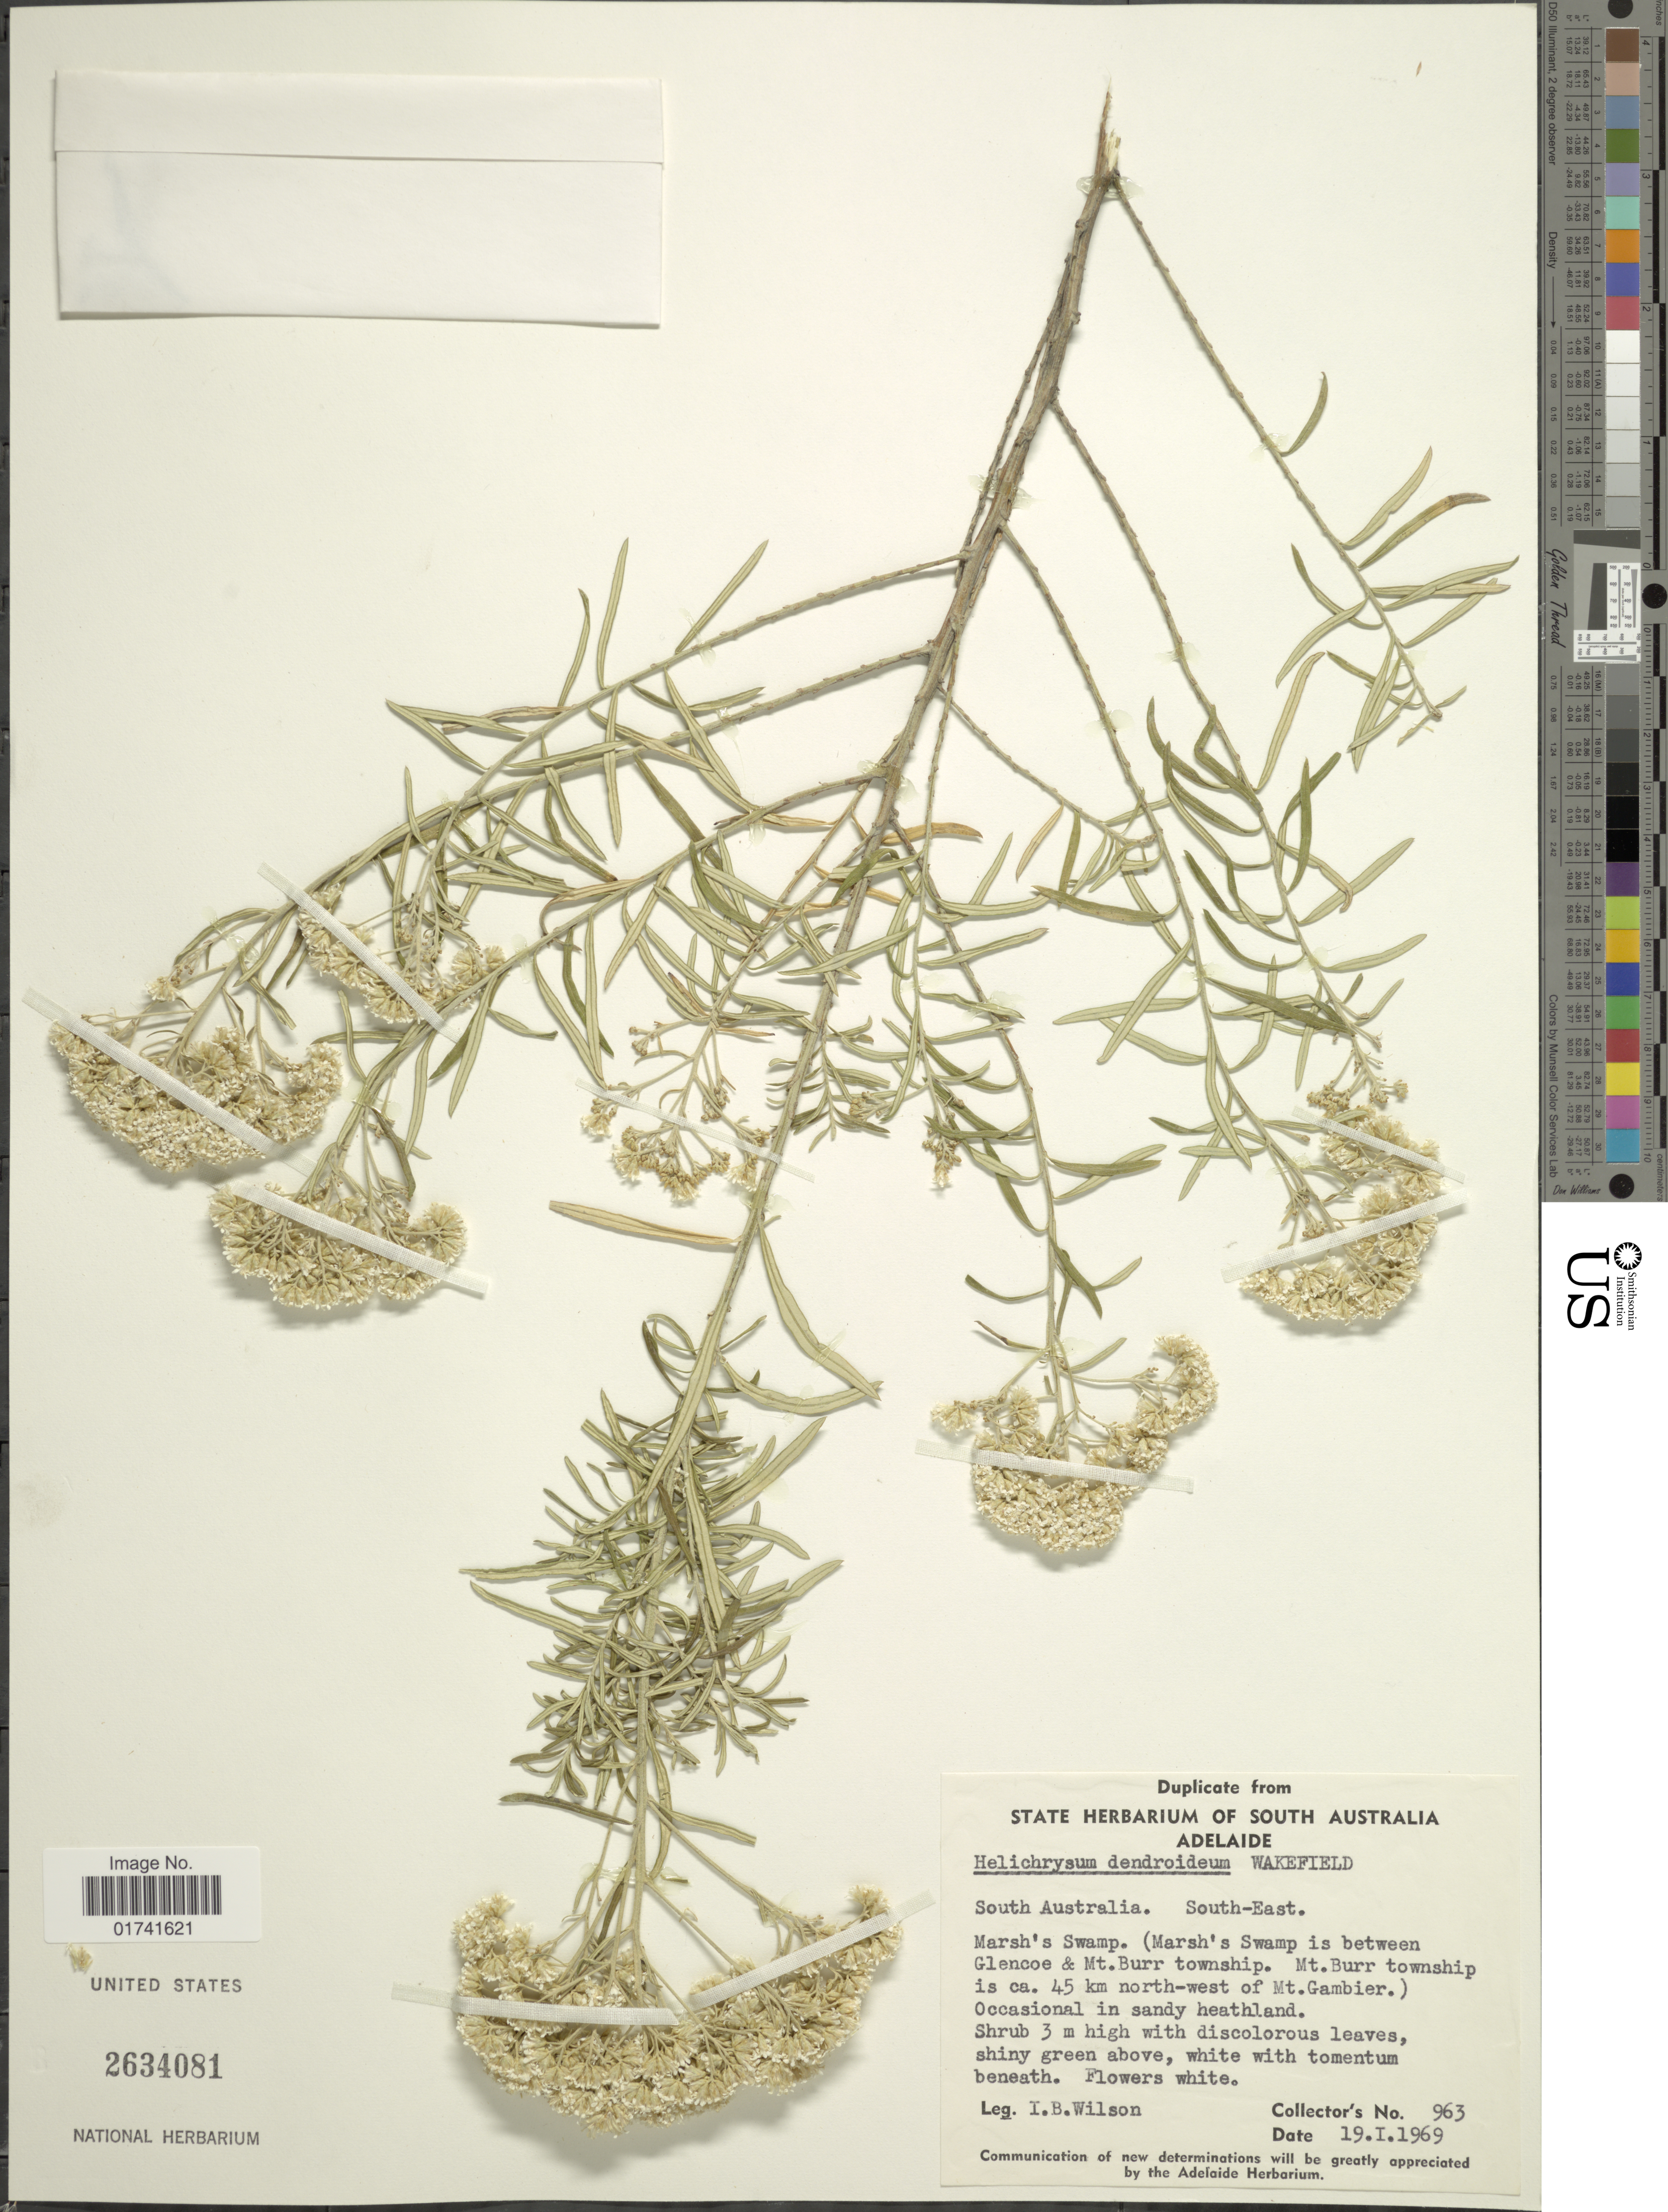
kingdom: Plantae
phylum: Tracheophyta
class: Magnoliopsida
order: Asterales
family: Asteraceae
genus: Ozothamnus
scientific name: Ozothamnus ferrugineus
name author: (Labill.) Sweet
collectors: I. B. Wilson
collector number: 963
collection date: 1969-01-19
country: Australia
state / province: South Australia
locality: Marsh's Swamp (Marsh's Swamp is between Glencoe & Mt. Burr township. Mt. Burr township is ca. 45 km north-west of Mt. Gambier.).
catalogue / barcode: US 2634081